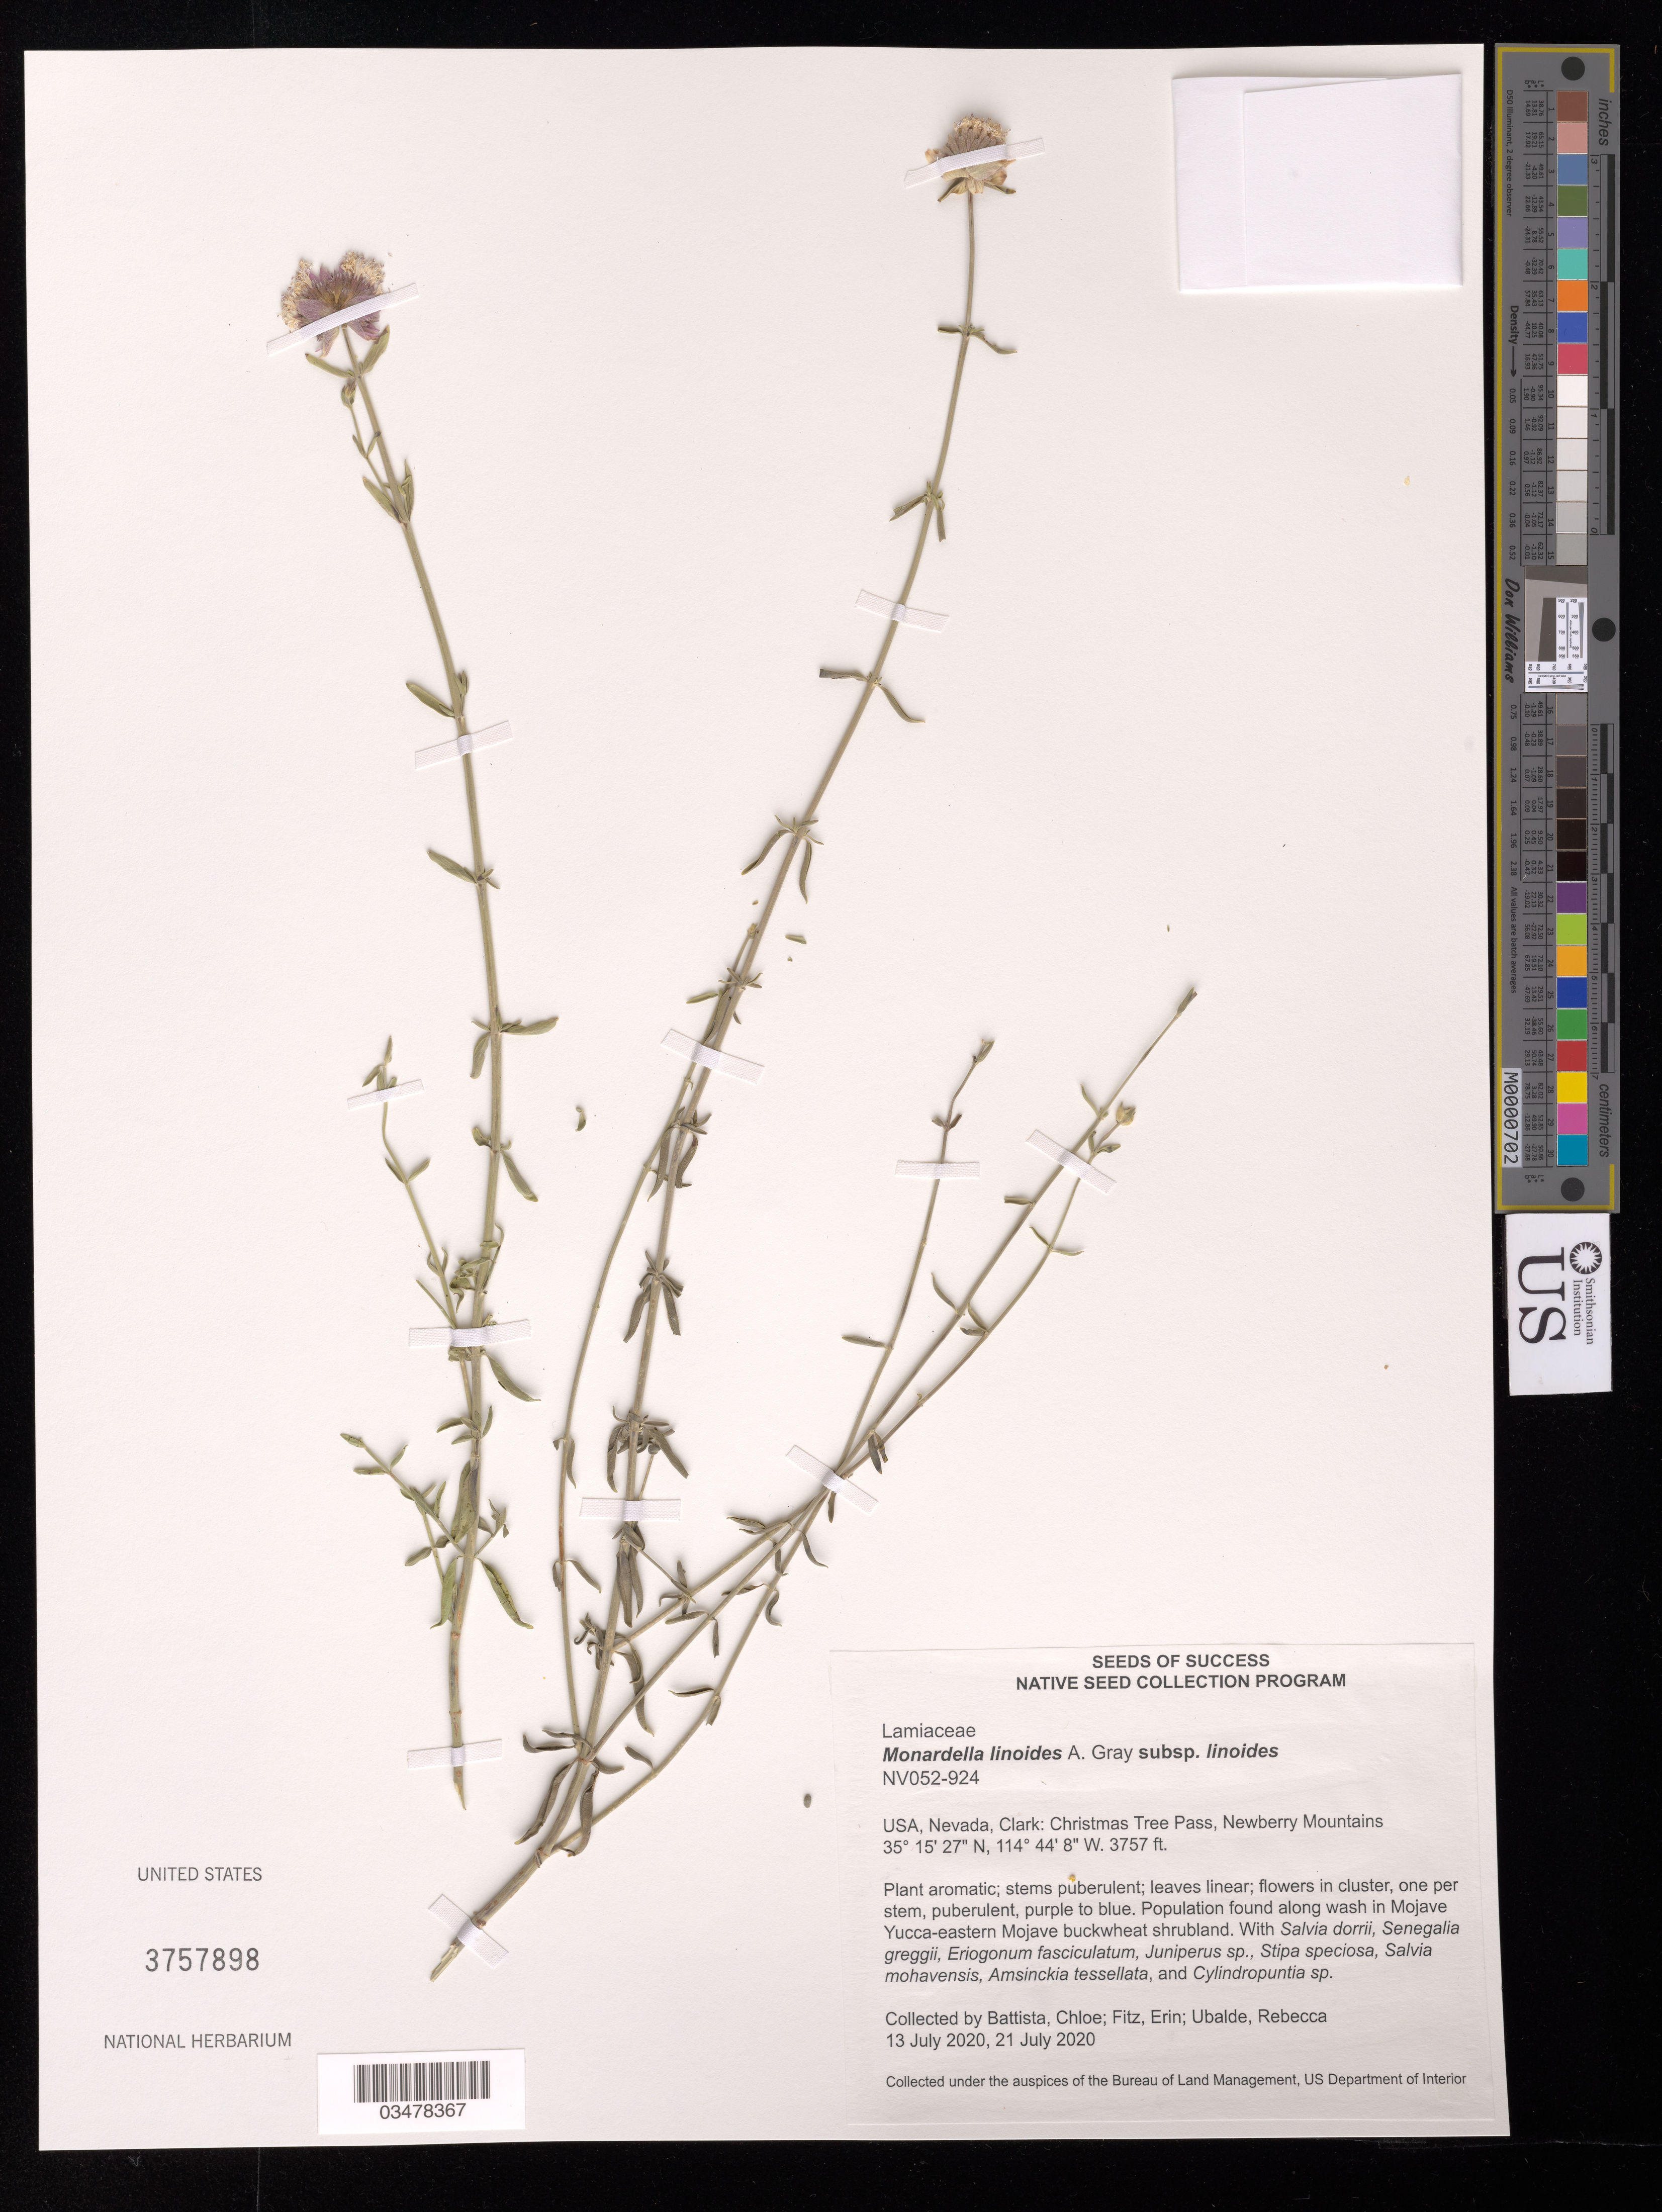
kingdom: Plantae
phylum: Tracheophyta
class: Magnoliopsida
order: Lamiales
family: Lamiaceae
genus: Monardella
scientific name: Monardella linoides subsp. linoides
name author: A. Gray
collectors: C. Battista, E. Fitz & R. Ubalde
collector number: NV052-924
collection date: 2020-07-13,2020-07-21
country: United States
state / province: Nevada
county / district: Clark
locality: Christmass Tree Pass, Newberry Mtns.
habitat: Wash in Mojave Yucca-eastern Mojave buckwheat shrubland. With Salvia dorrii, Juniperus sp., Stipa speciosa, etc.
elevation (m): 1145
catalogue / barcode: US 3757898